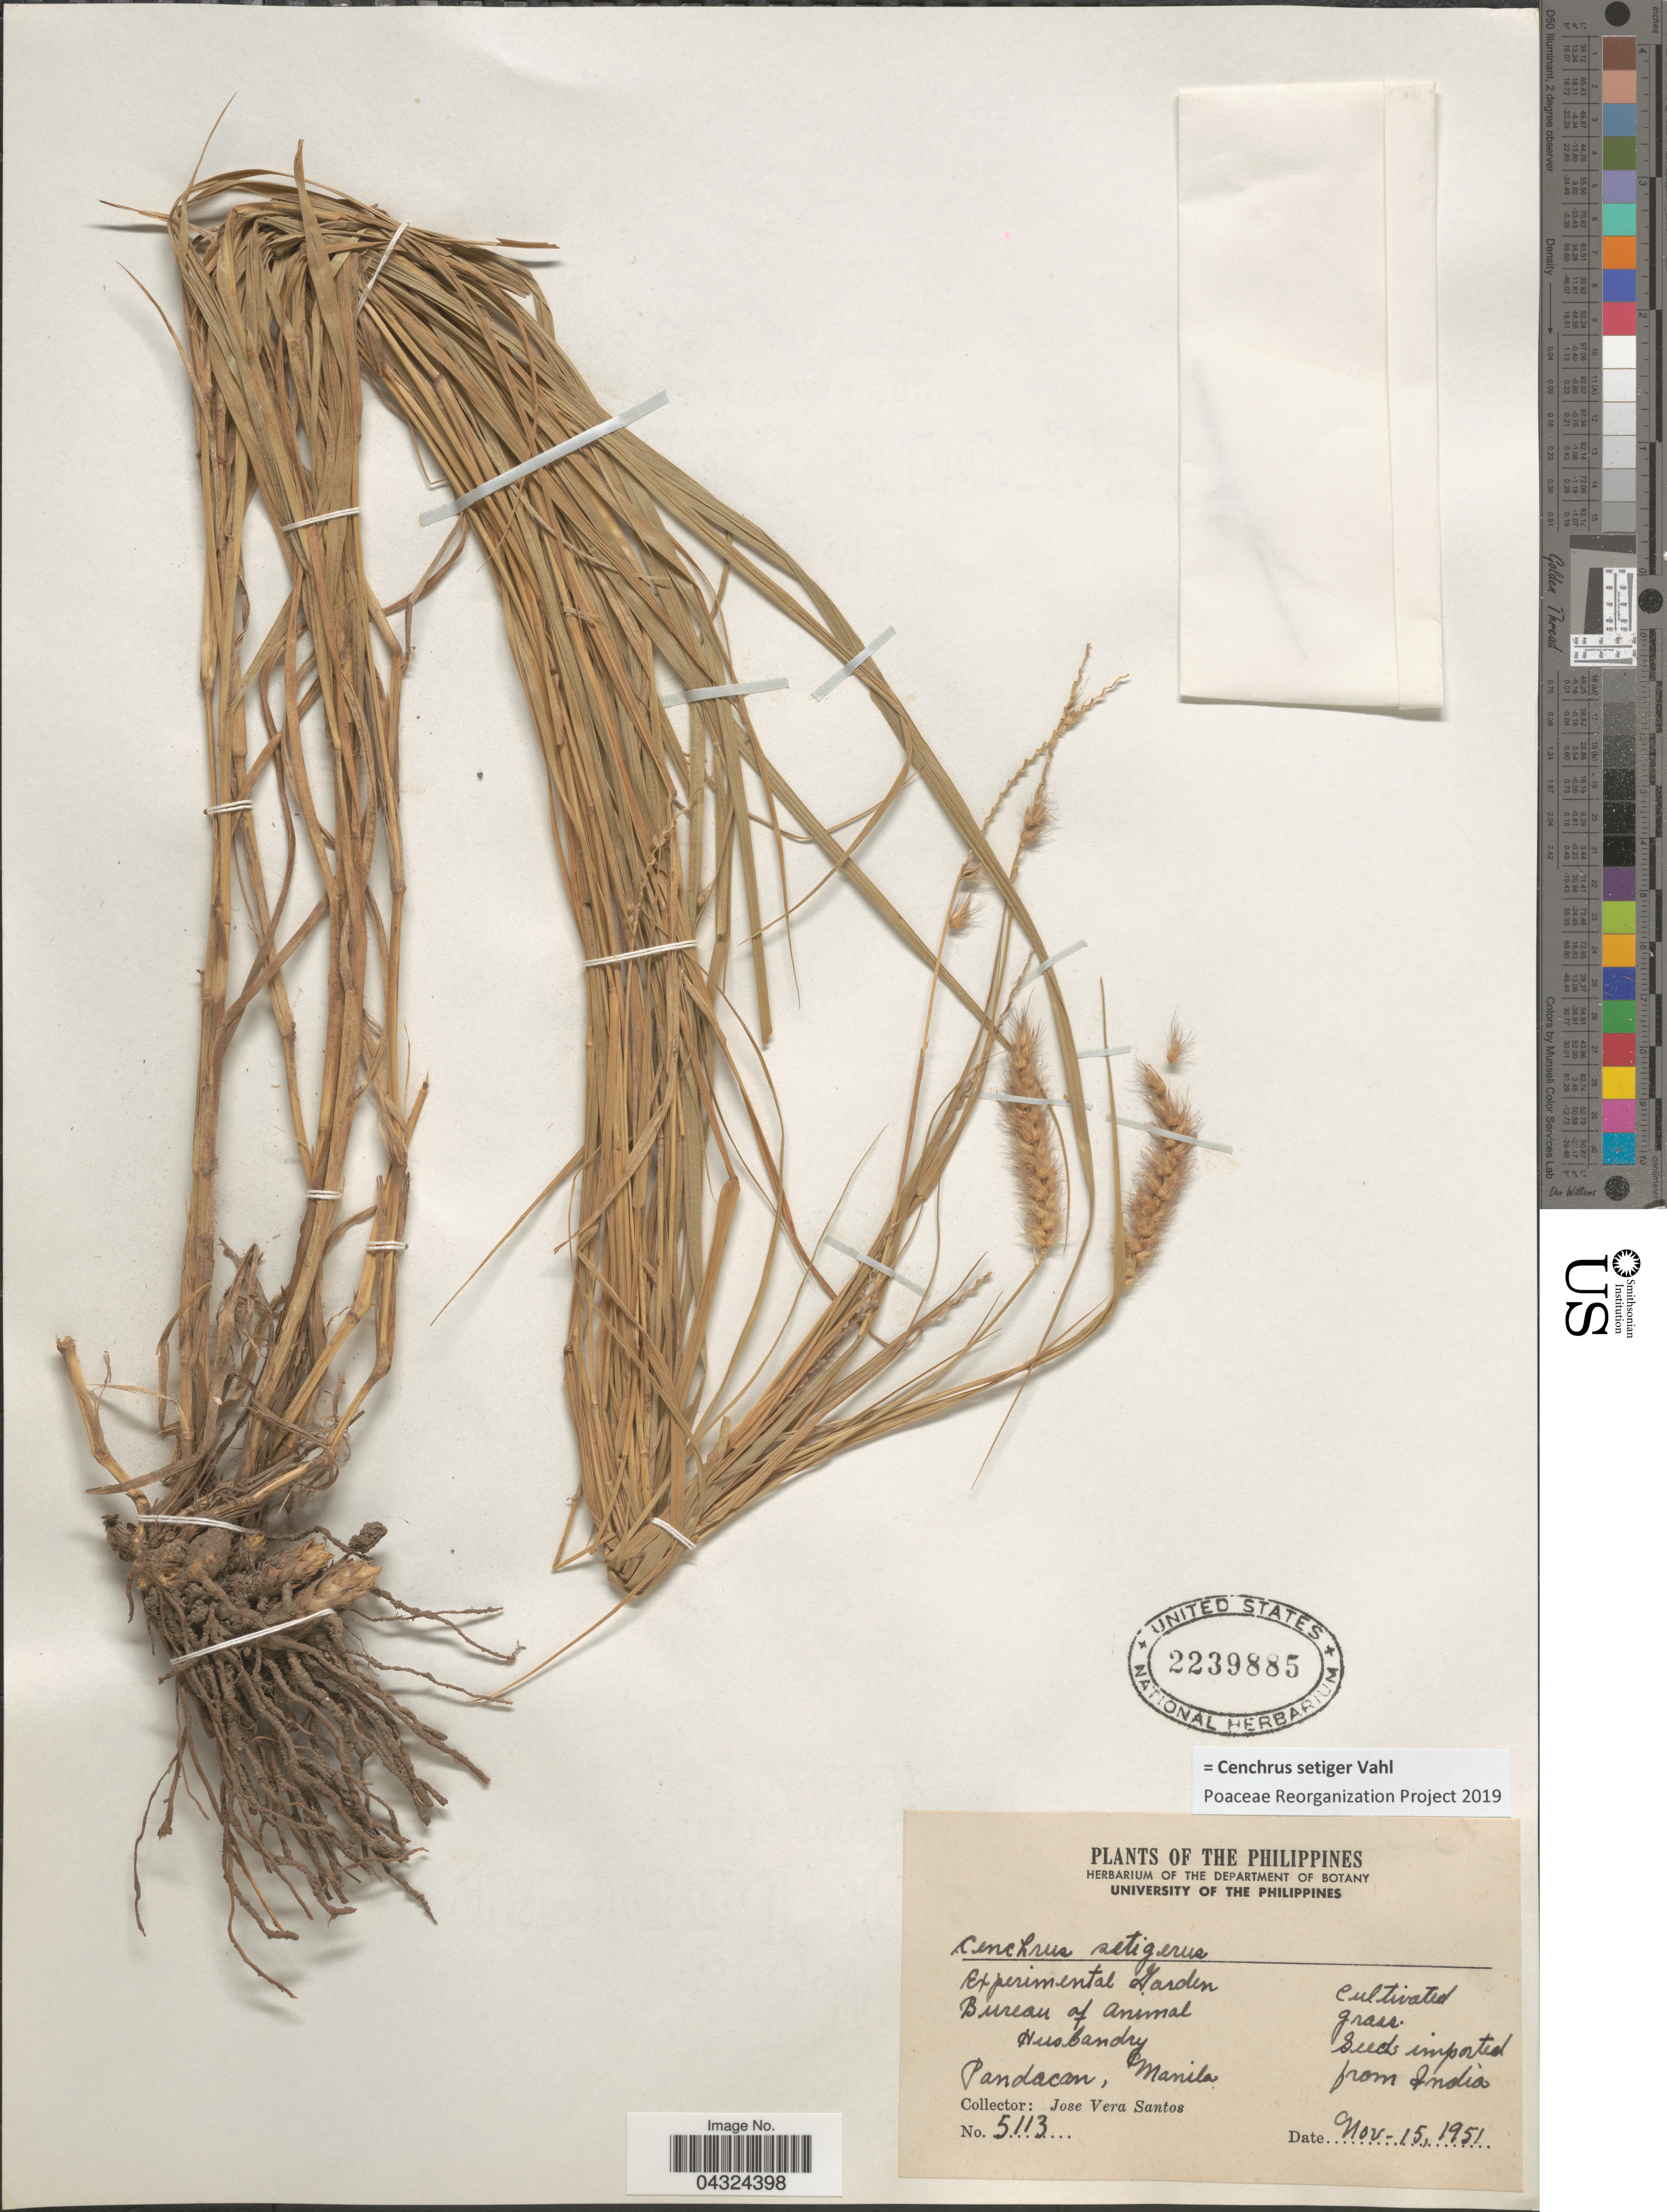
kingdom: Plantae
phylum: Tracheophyta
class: Liliopsida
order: Poales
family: Poaceae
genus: Cenchrus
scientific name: Cenchrus setiger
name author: Vahl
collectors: J. Santos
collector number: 5113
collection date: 1951-11-15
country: Philippines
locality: Experimental Garden. Bureau of Animal Husbandry. Pandacan, Manila.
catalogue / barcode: US 2239885